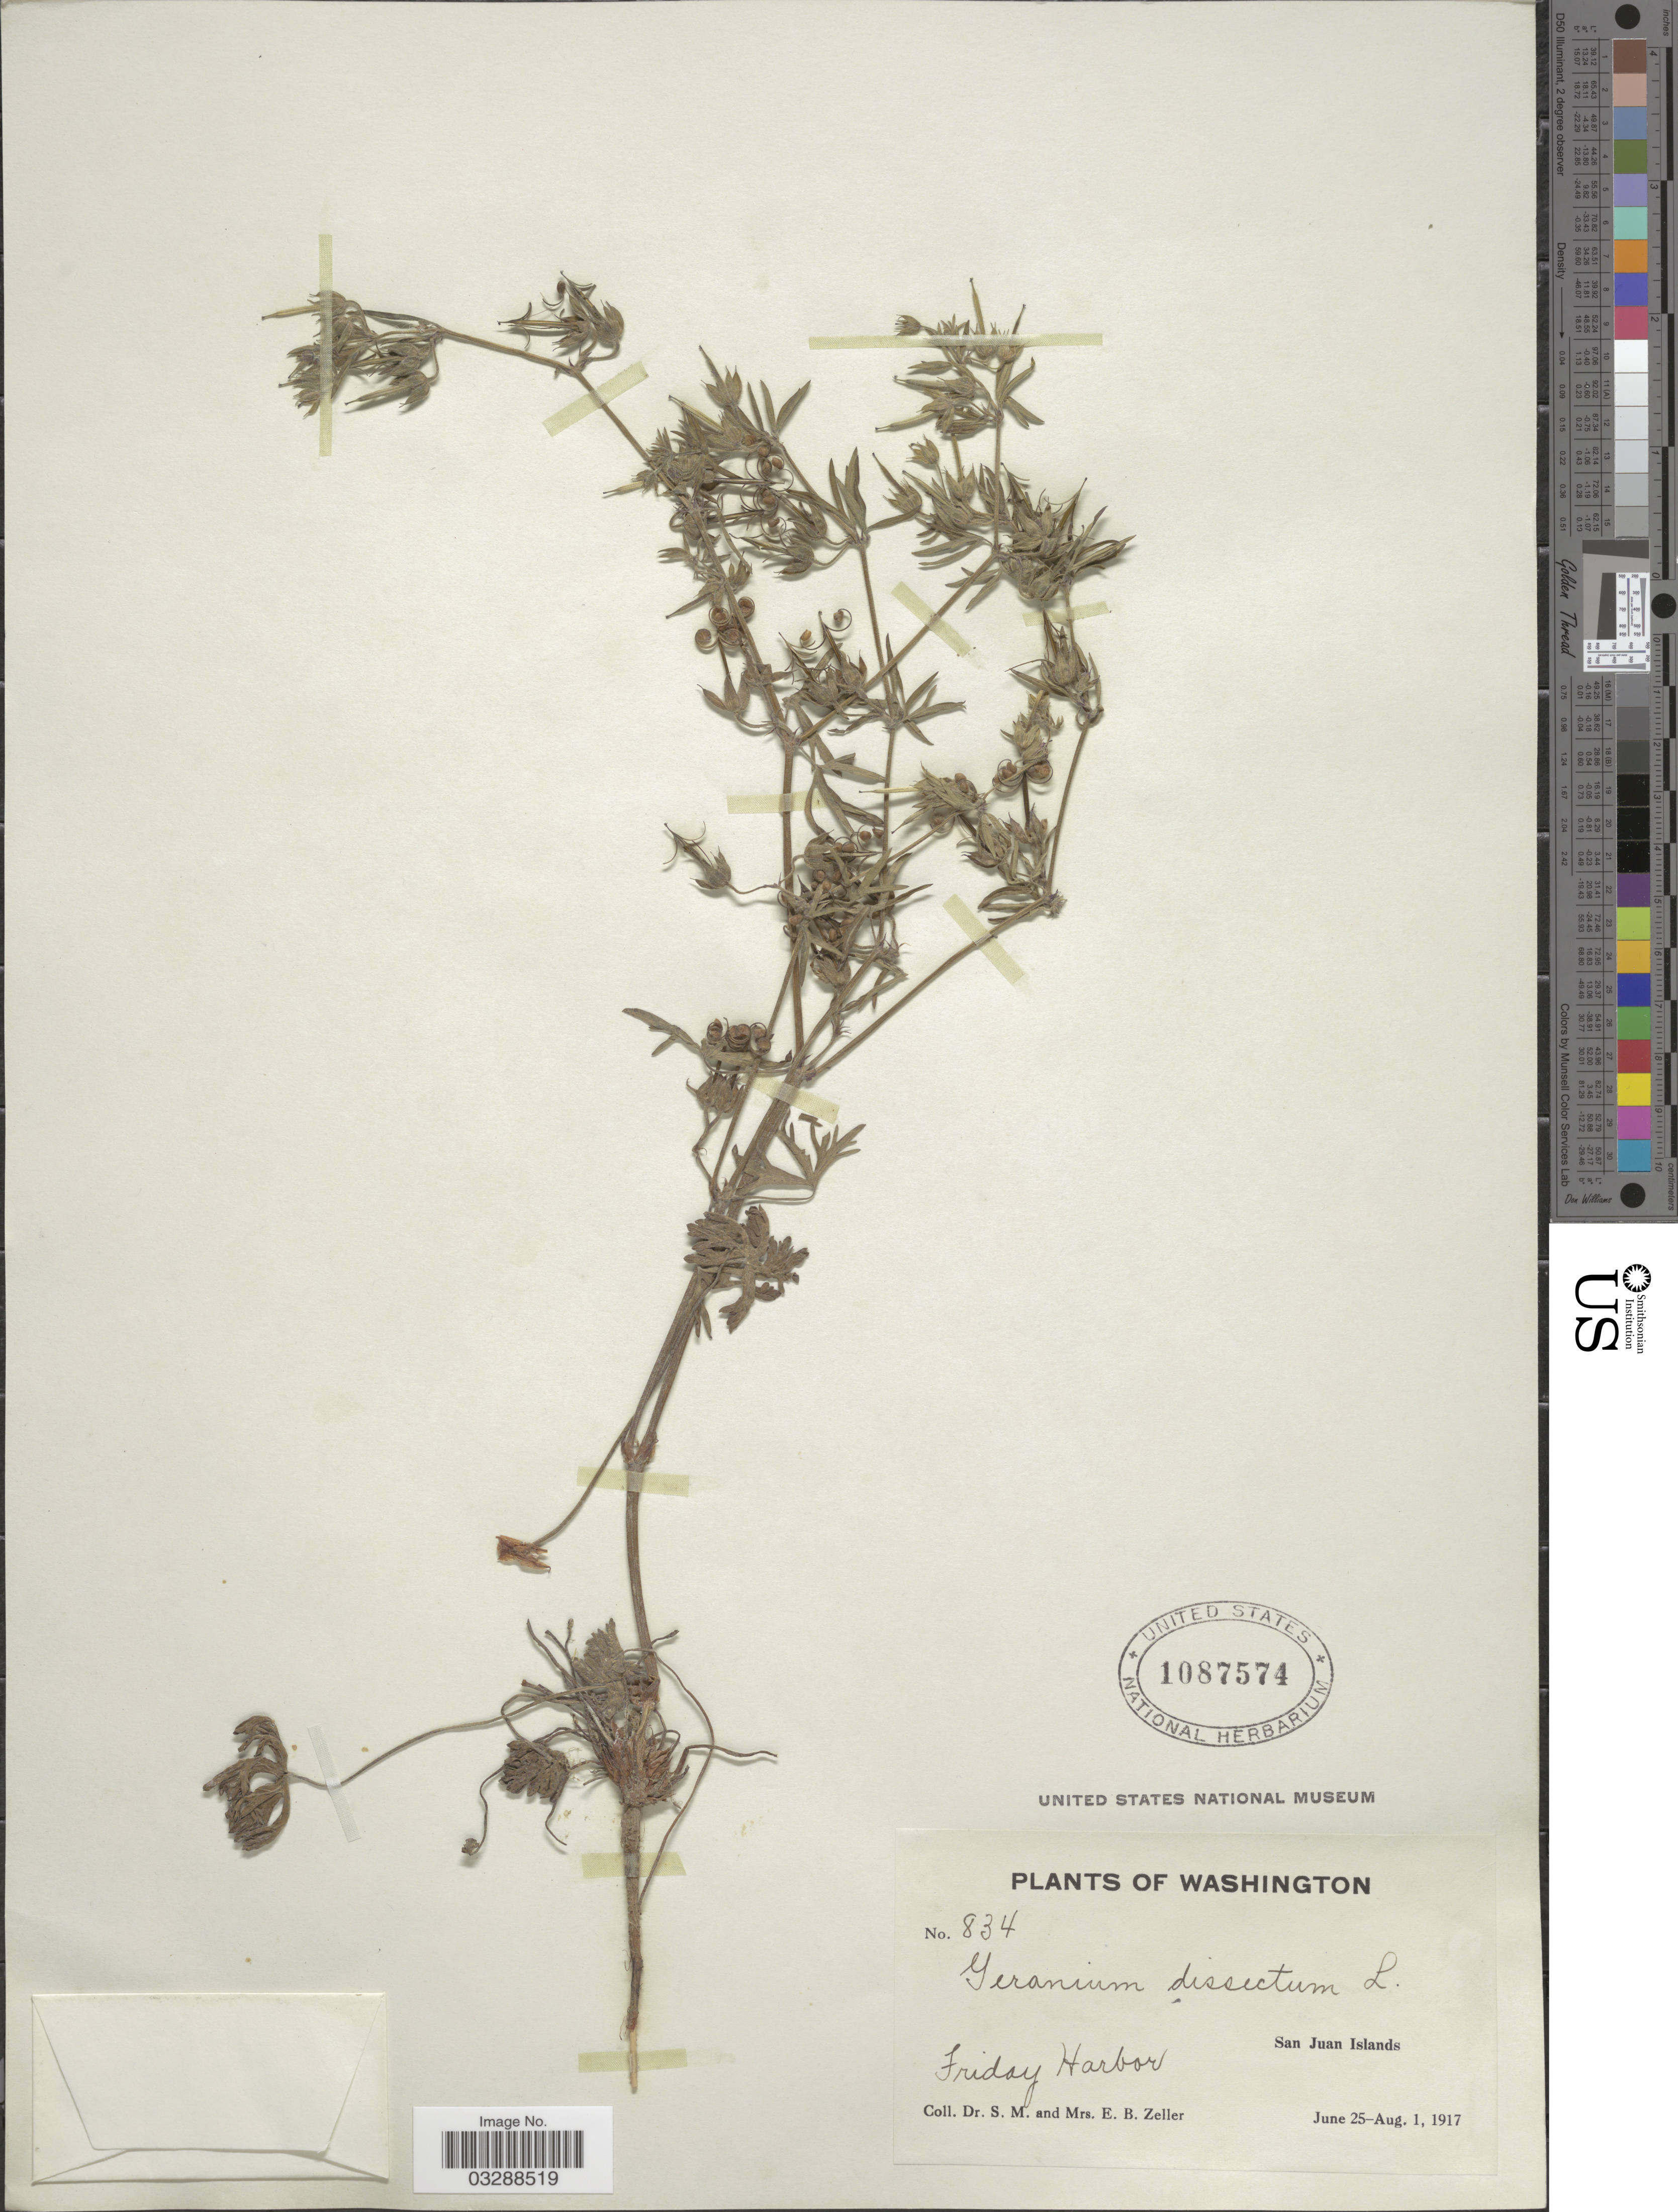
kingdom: Plantae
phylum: Tracheophyta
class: Magnoliopsida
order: Geraniales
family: Geraniaceae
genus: Geranium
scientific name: Geranium dissectum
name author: L.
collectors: S. Zeller & E. Zeller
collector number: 834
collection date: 1917-06-25/1917-08-01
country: United States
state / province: Washington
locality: San Juan Islands, Friday Harbor.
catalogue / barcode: US 1087574